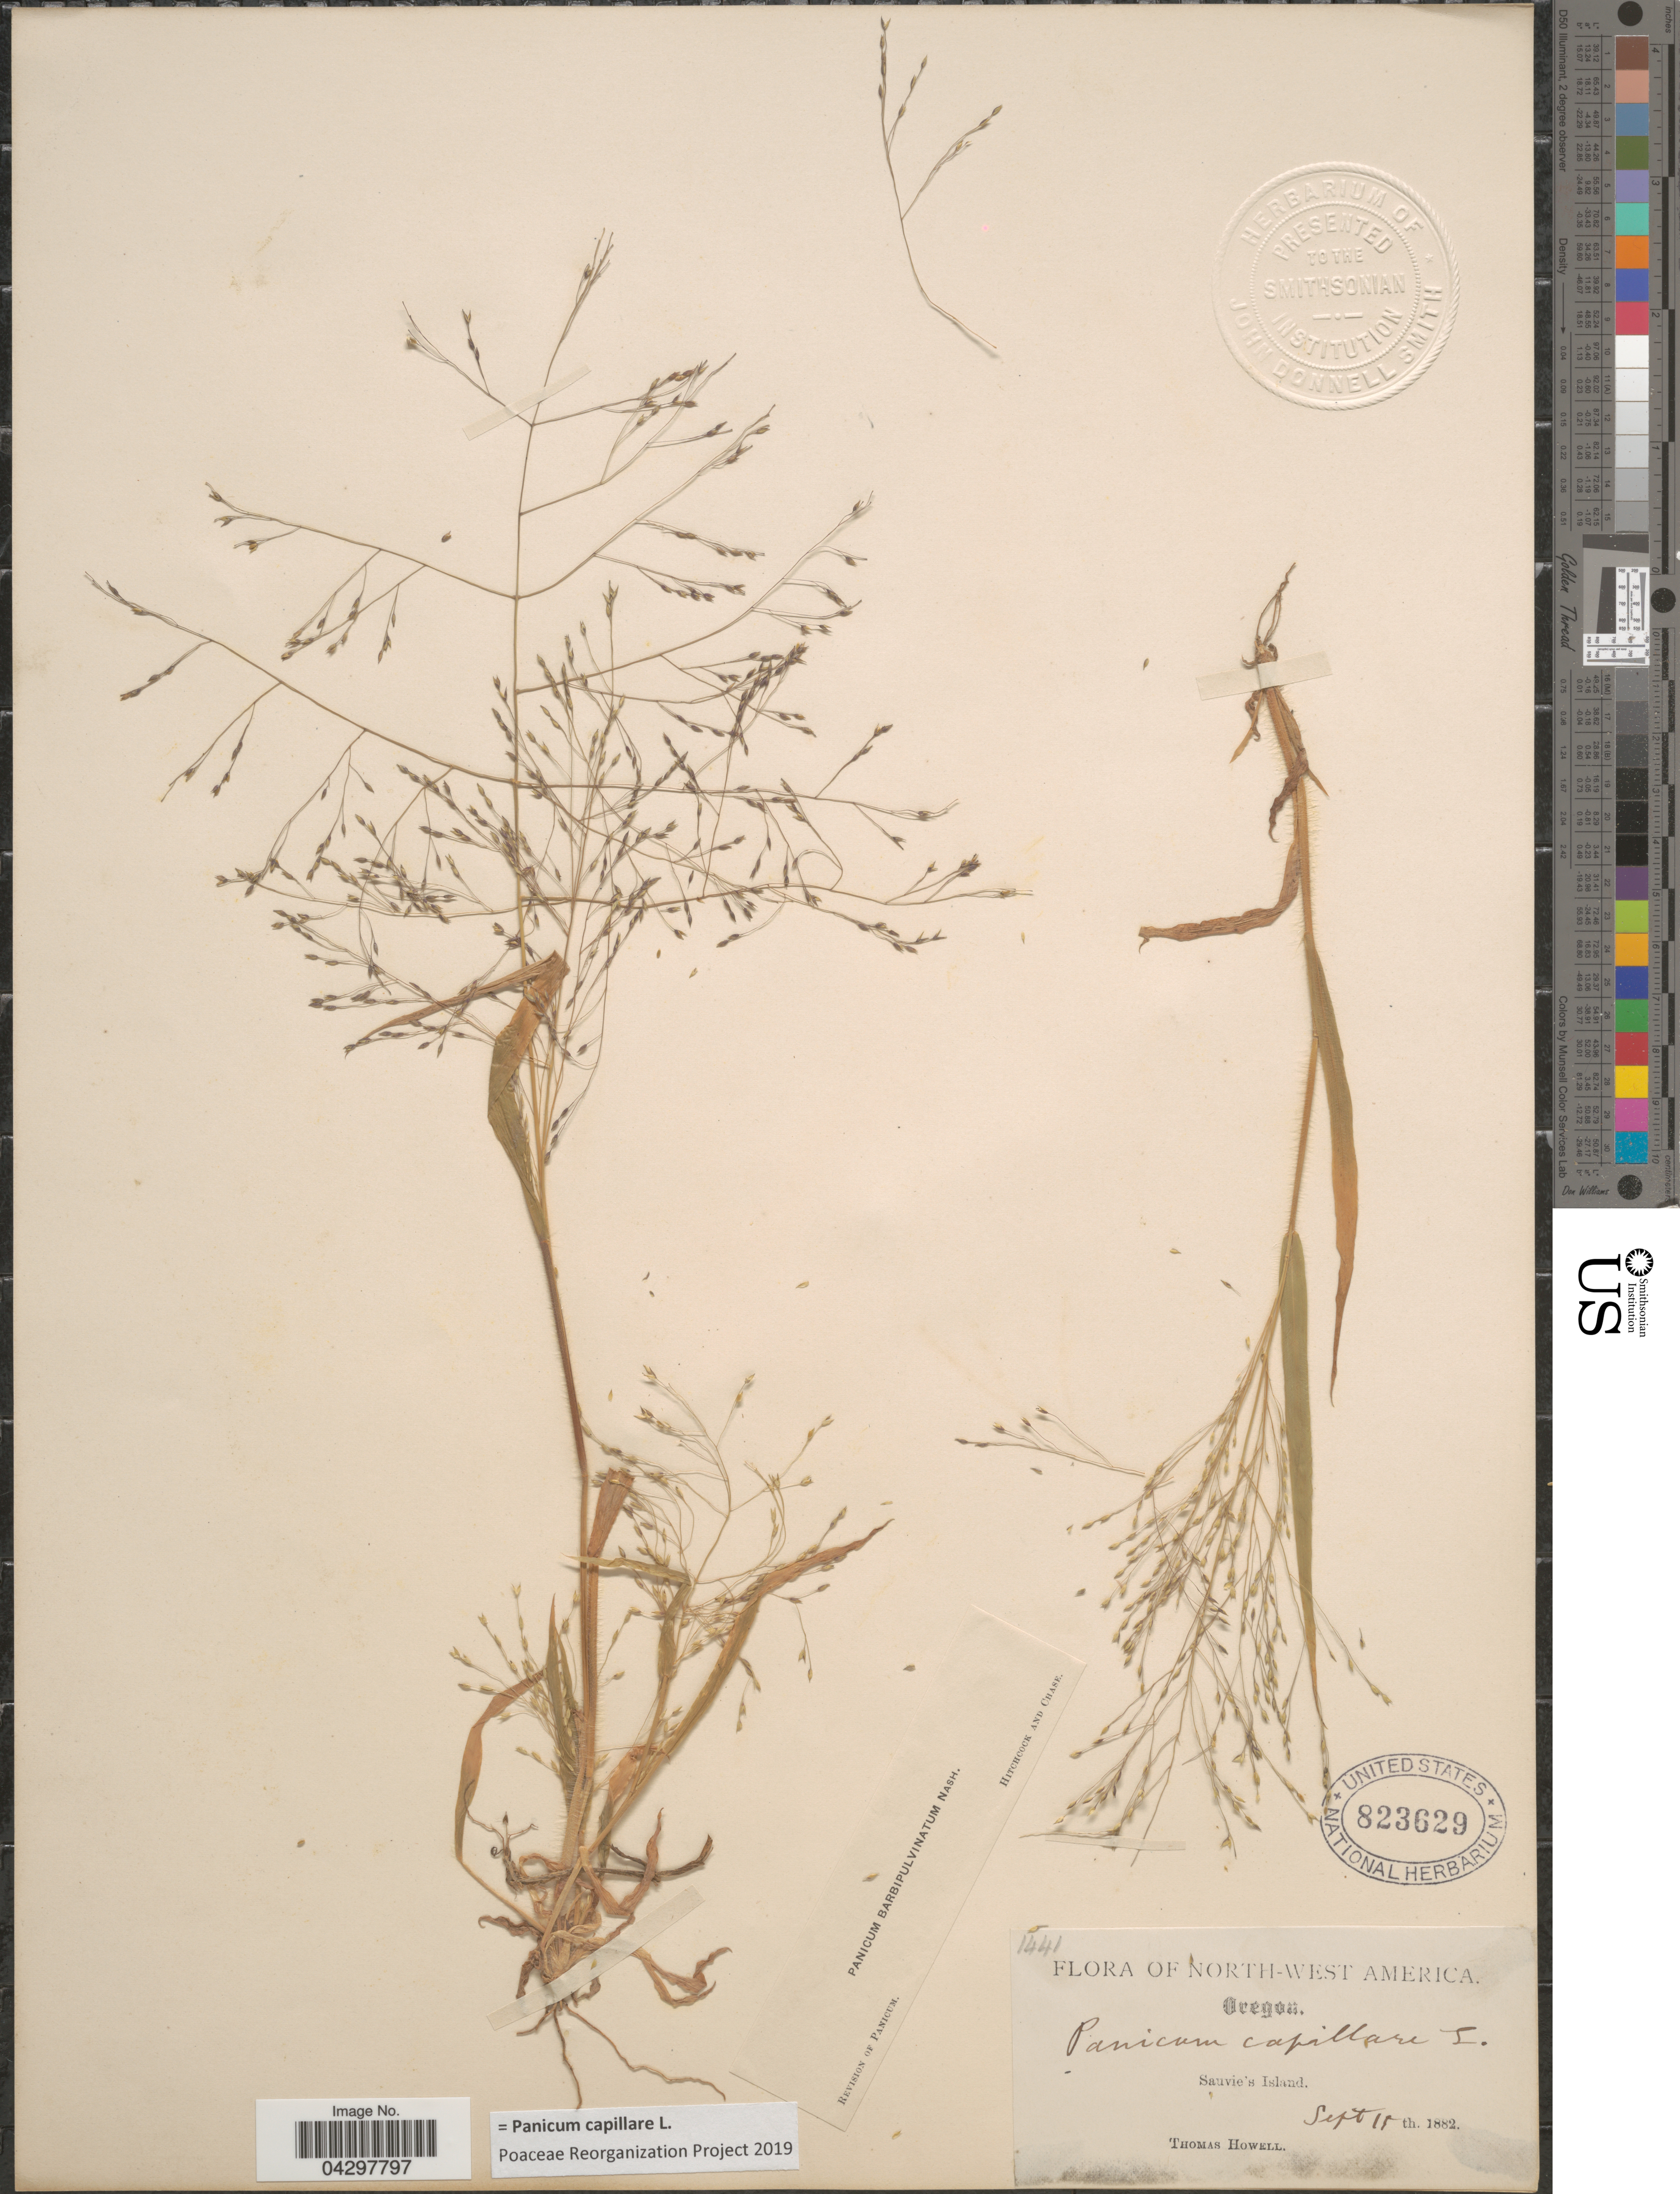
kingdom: Plantae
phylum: Tracheophyta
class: Liliopsida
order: Poales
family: Poaceae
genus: Panicum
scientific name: Panicum capillare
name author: L.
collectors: T. Howell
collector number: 1441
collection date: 1882-09-15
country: United States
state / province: Oregon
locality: North-West America. Sauvie's Island.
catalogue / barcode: US 823629